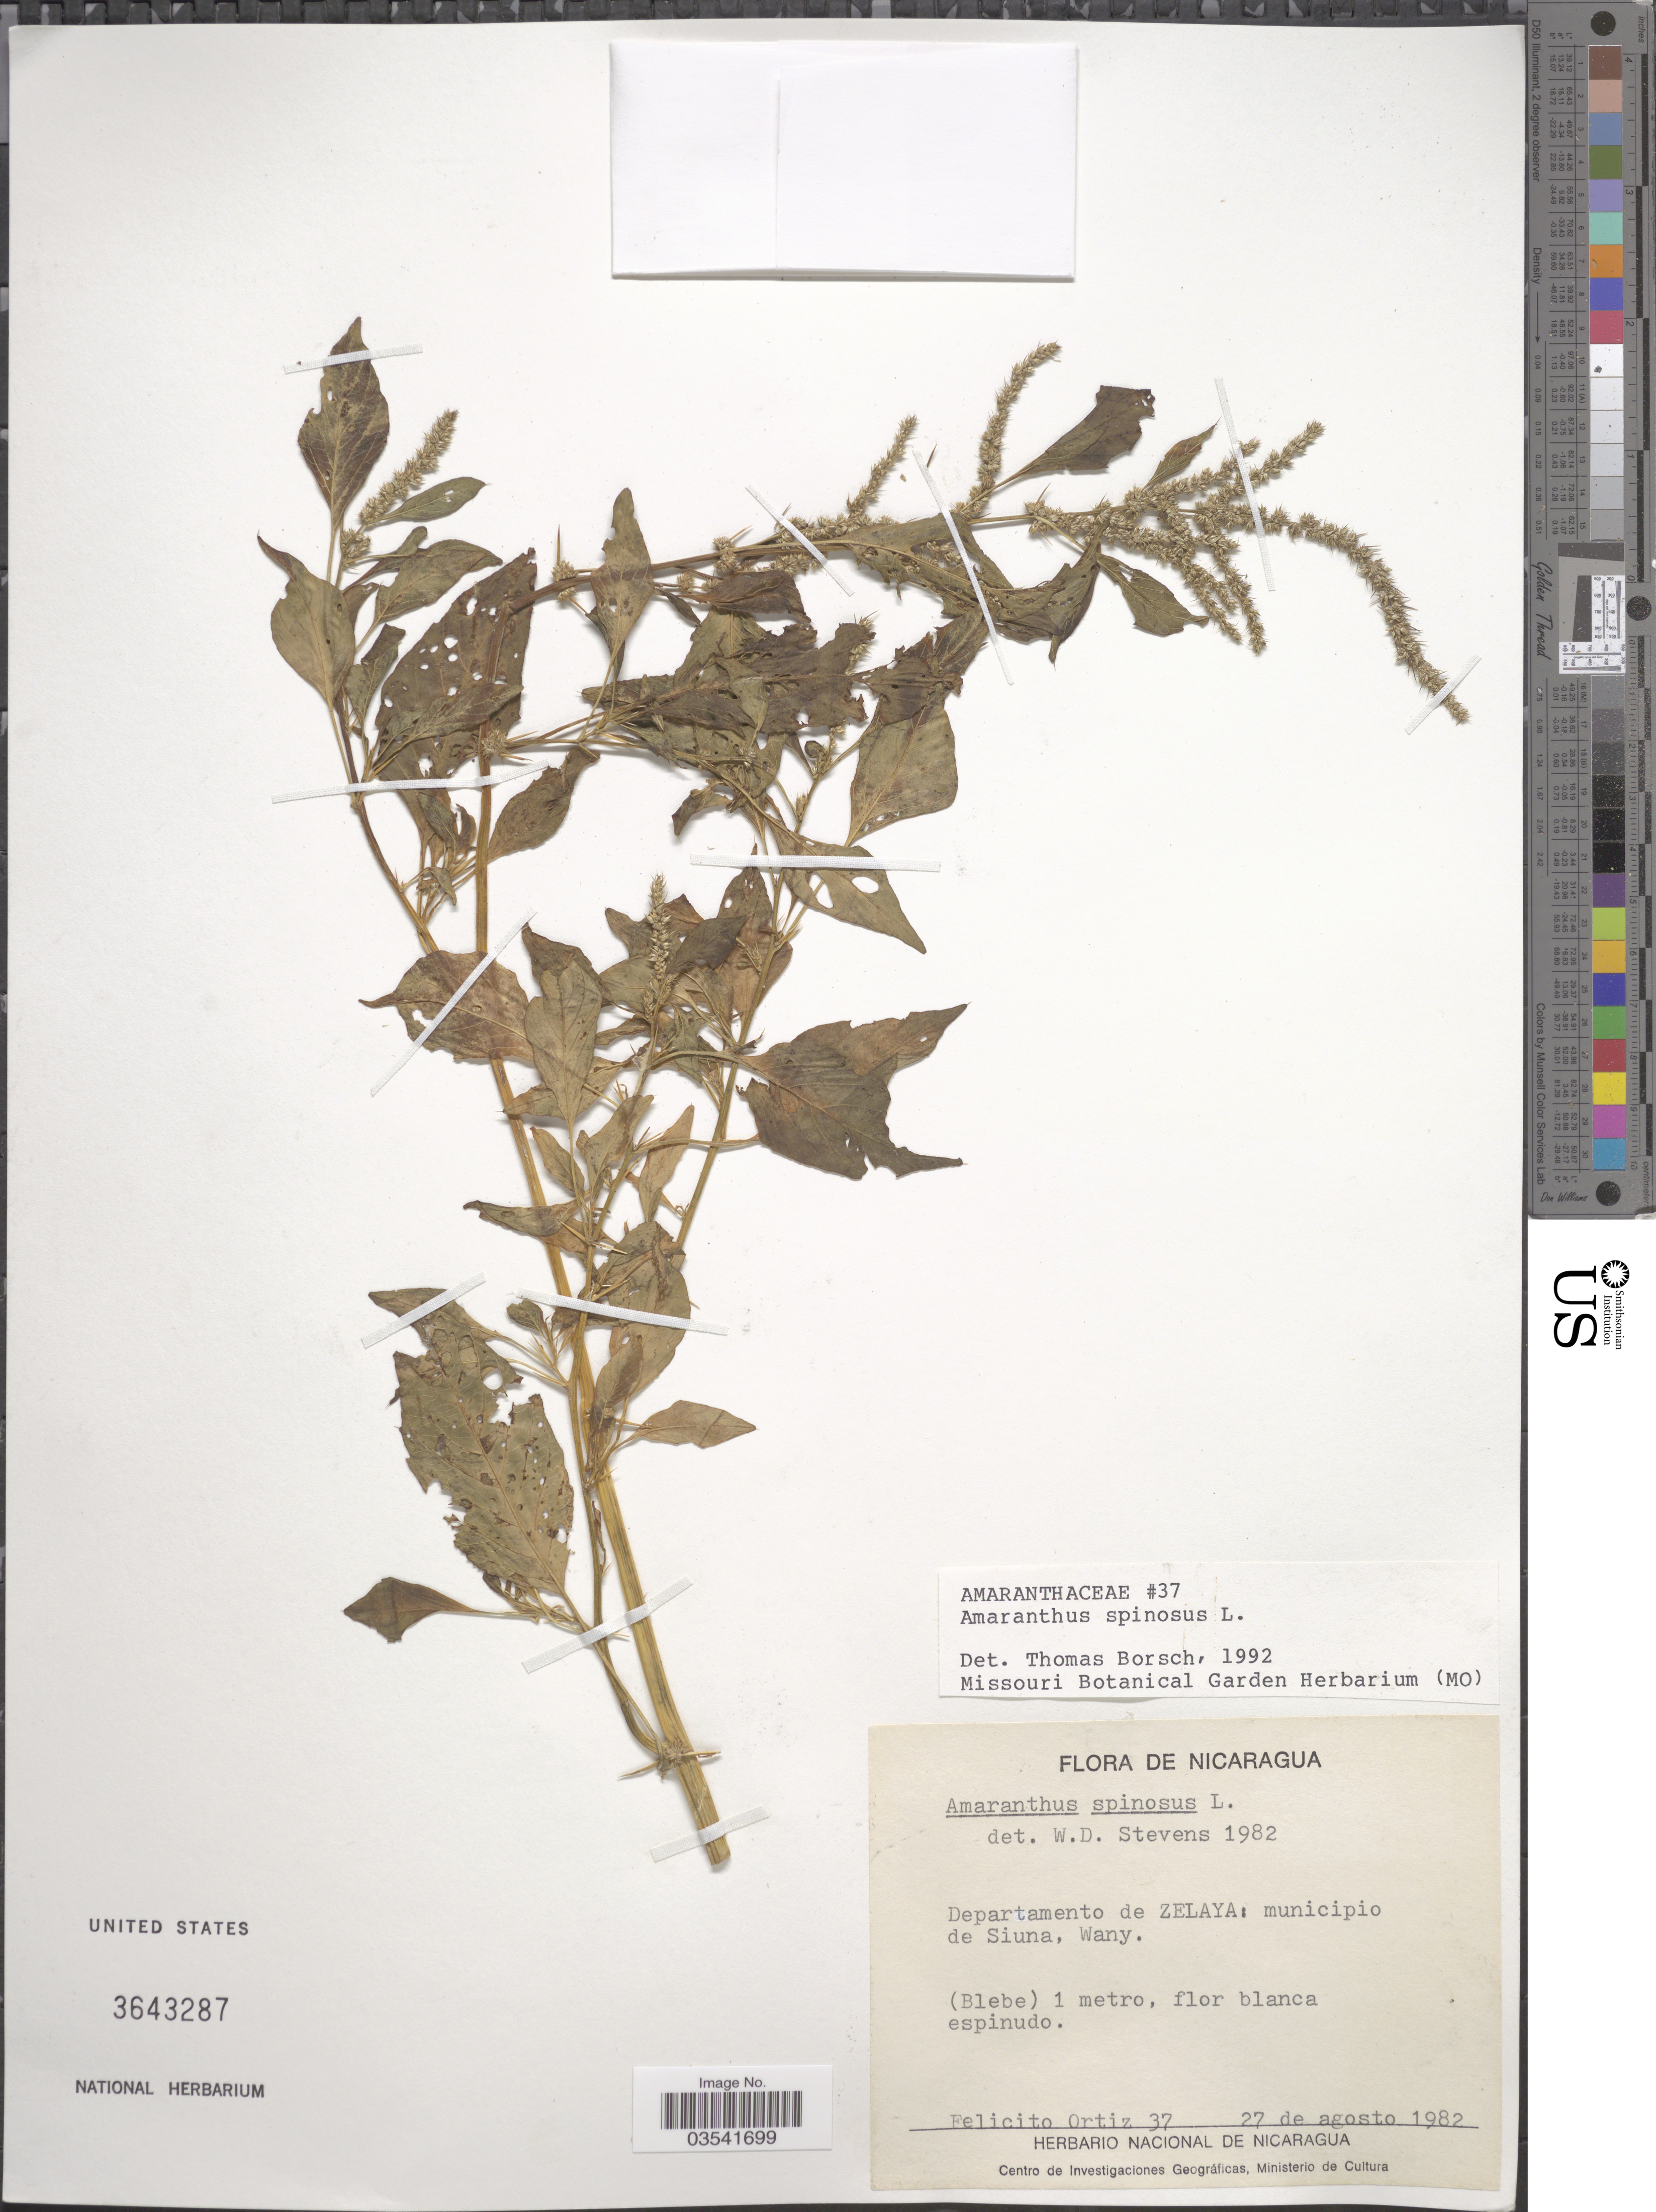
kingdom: Plantae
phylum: Tracheophyta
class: Magnoliopsida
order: Caryophyllales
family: Amaranthaceae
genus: Amaranthus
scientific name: Amaranthus spinosus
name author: L.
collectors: F. Ortiz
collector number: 37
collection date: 1982-08-27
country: Nicaragua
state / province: Atlántico Norte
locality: Departamento de Zelaya: municipio de Siuna, Wany.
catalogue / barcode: US 3643287